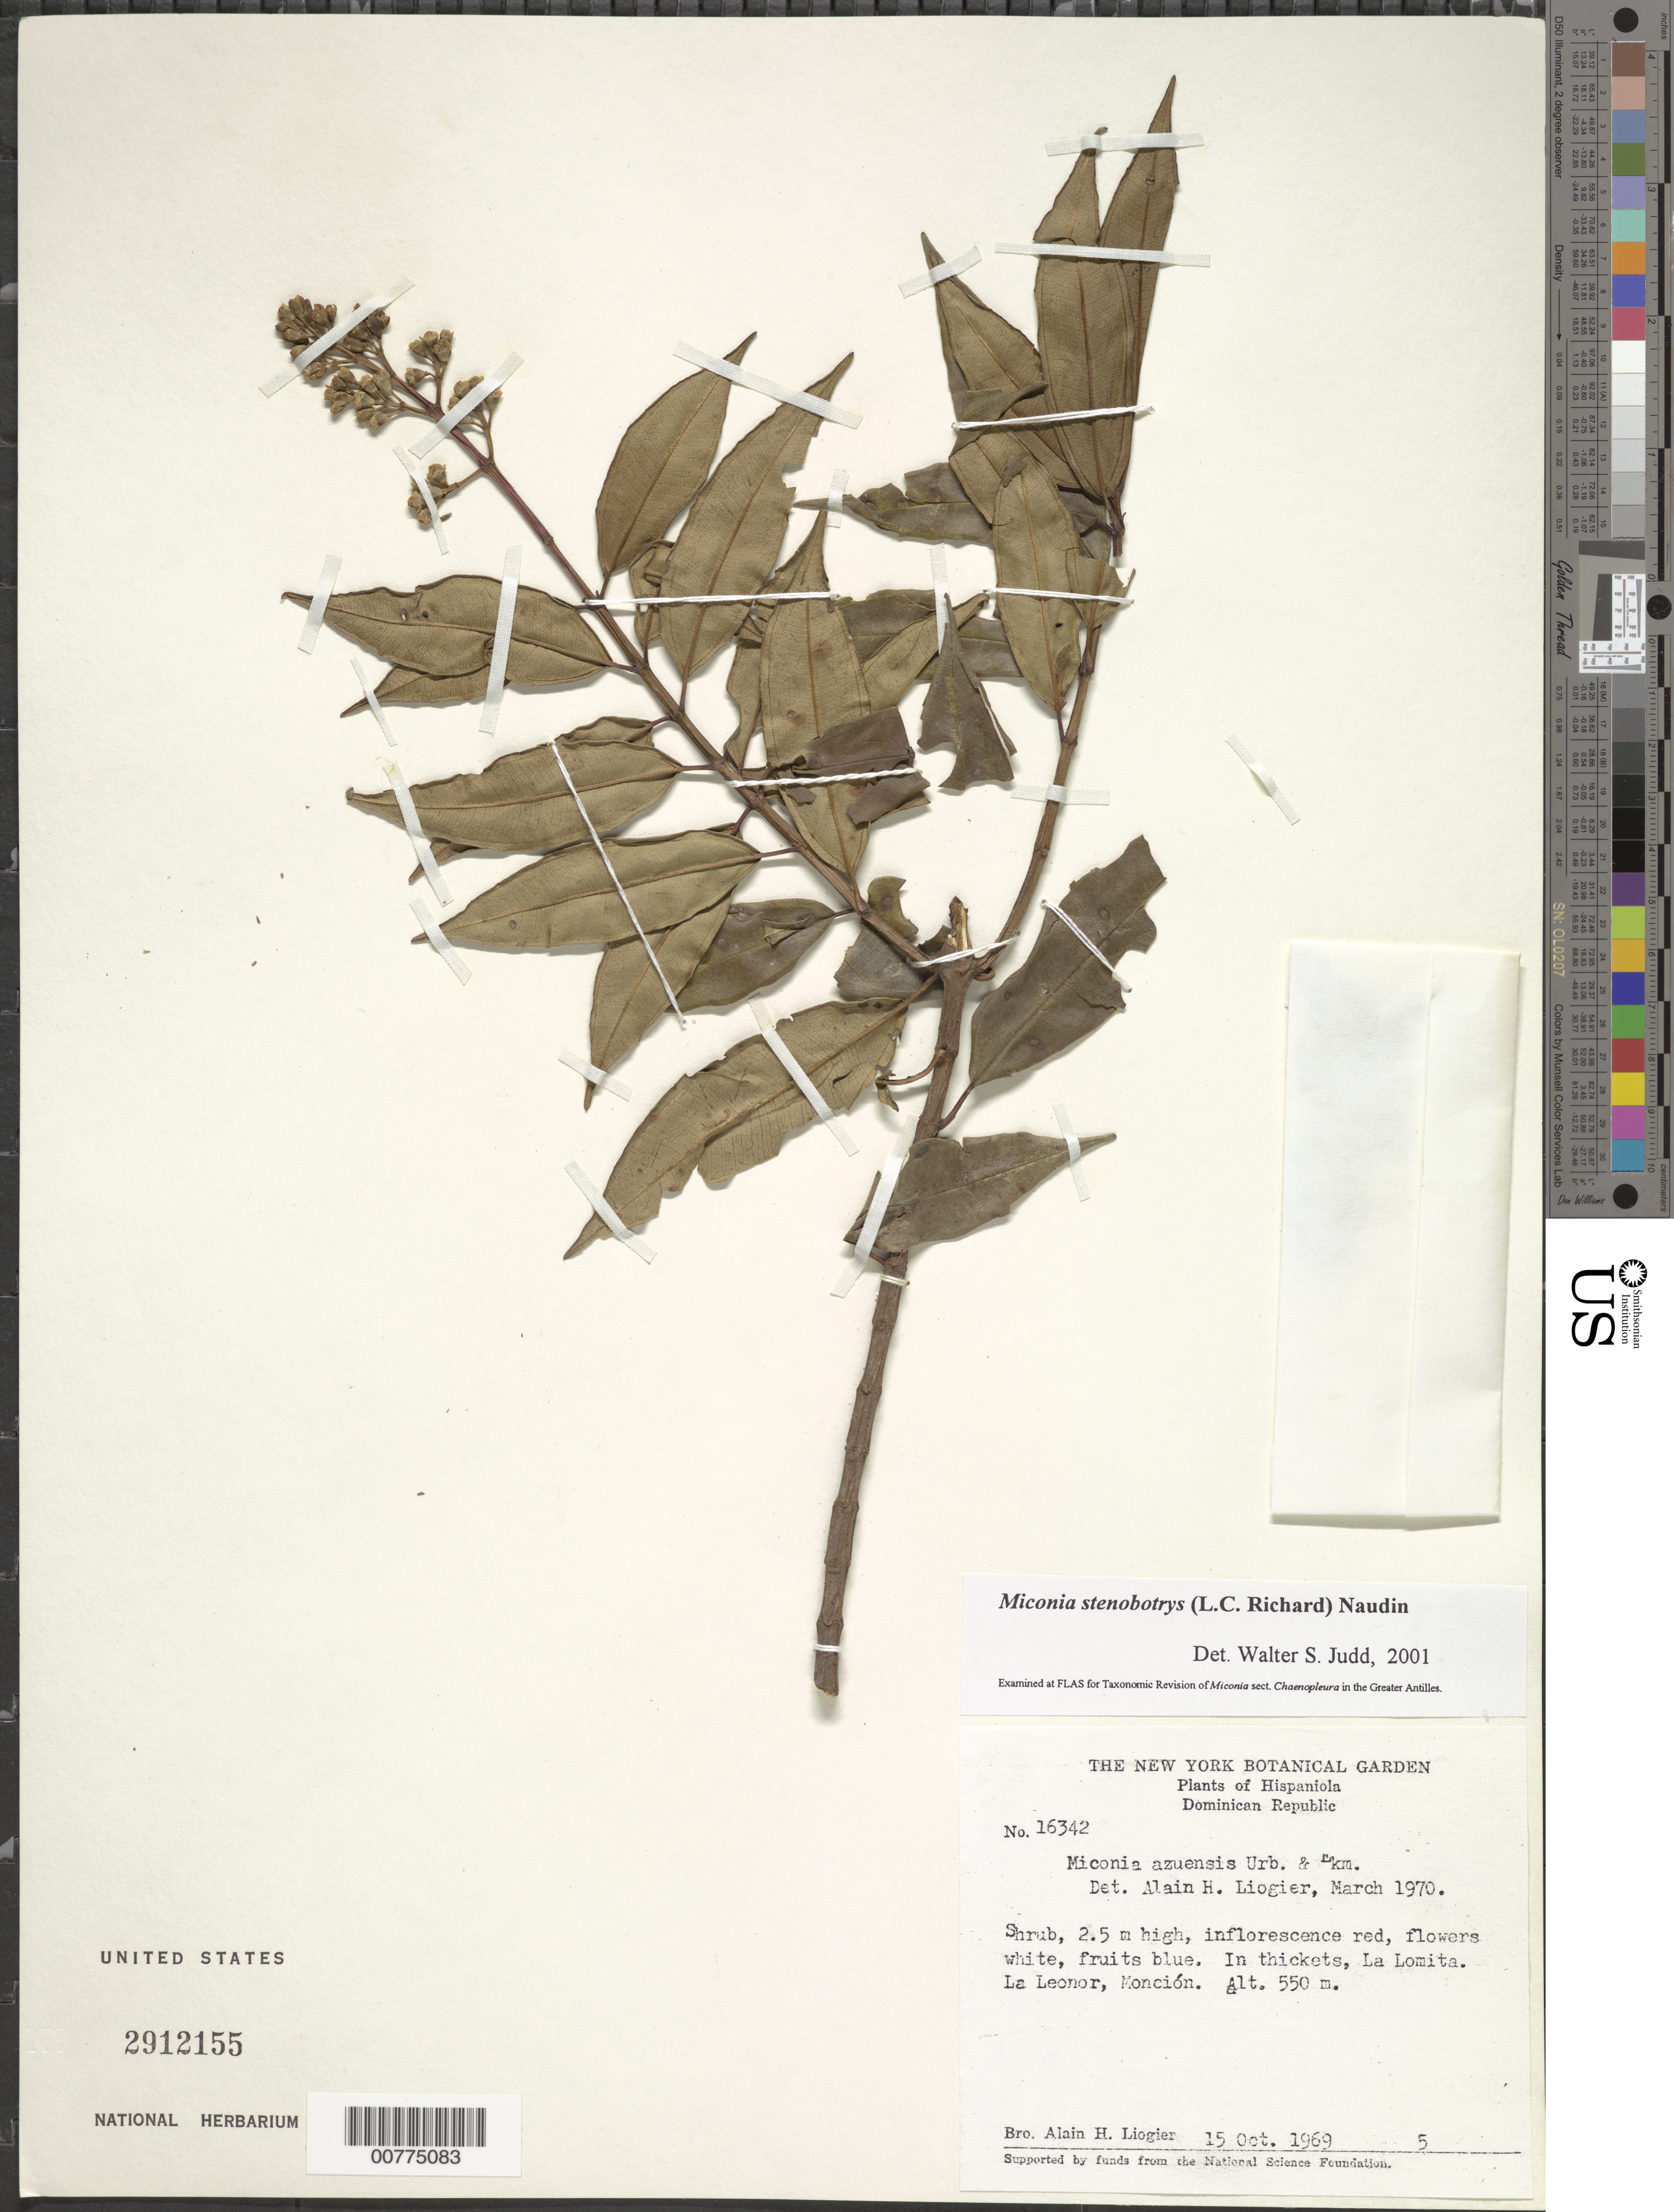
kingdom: Plantae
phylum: Tracheophyta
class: Magnoliopsida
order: Myrtales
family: Melastomataceae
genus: Miconia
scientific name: Miconia stenobotrys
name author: (Rich.) Naudin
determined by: Judd, Walter S.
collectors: A. H. Liogier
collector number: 16342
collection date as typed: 15 Oct 1969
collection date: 1969-10-15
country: Dominican Republic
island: Hispaniola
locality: Monción, La Leonor, La Lomita.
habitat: In thickets.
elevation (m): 550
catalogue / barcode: US 2912155